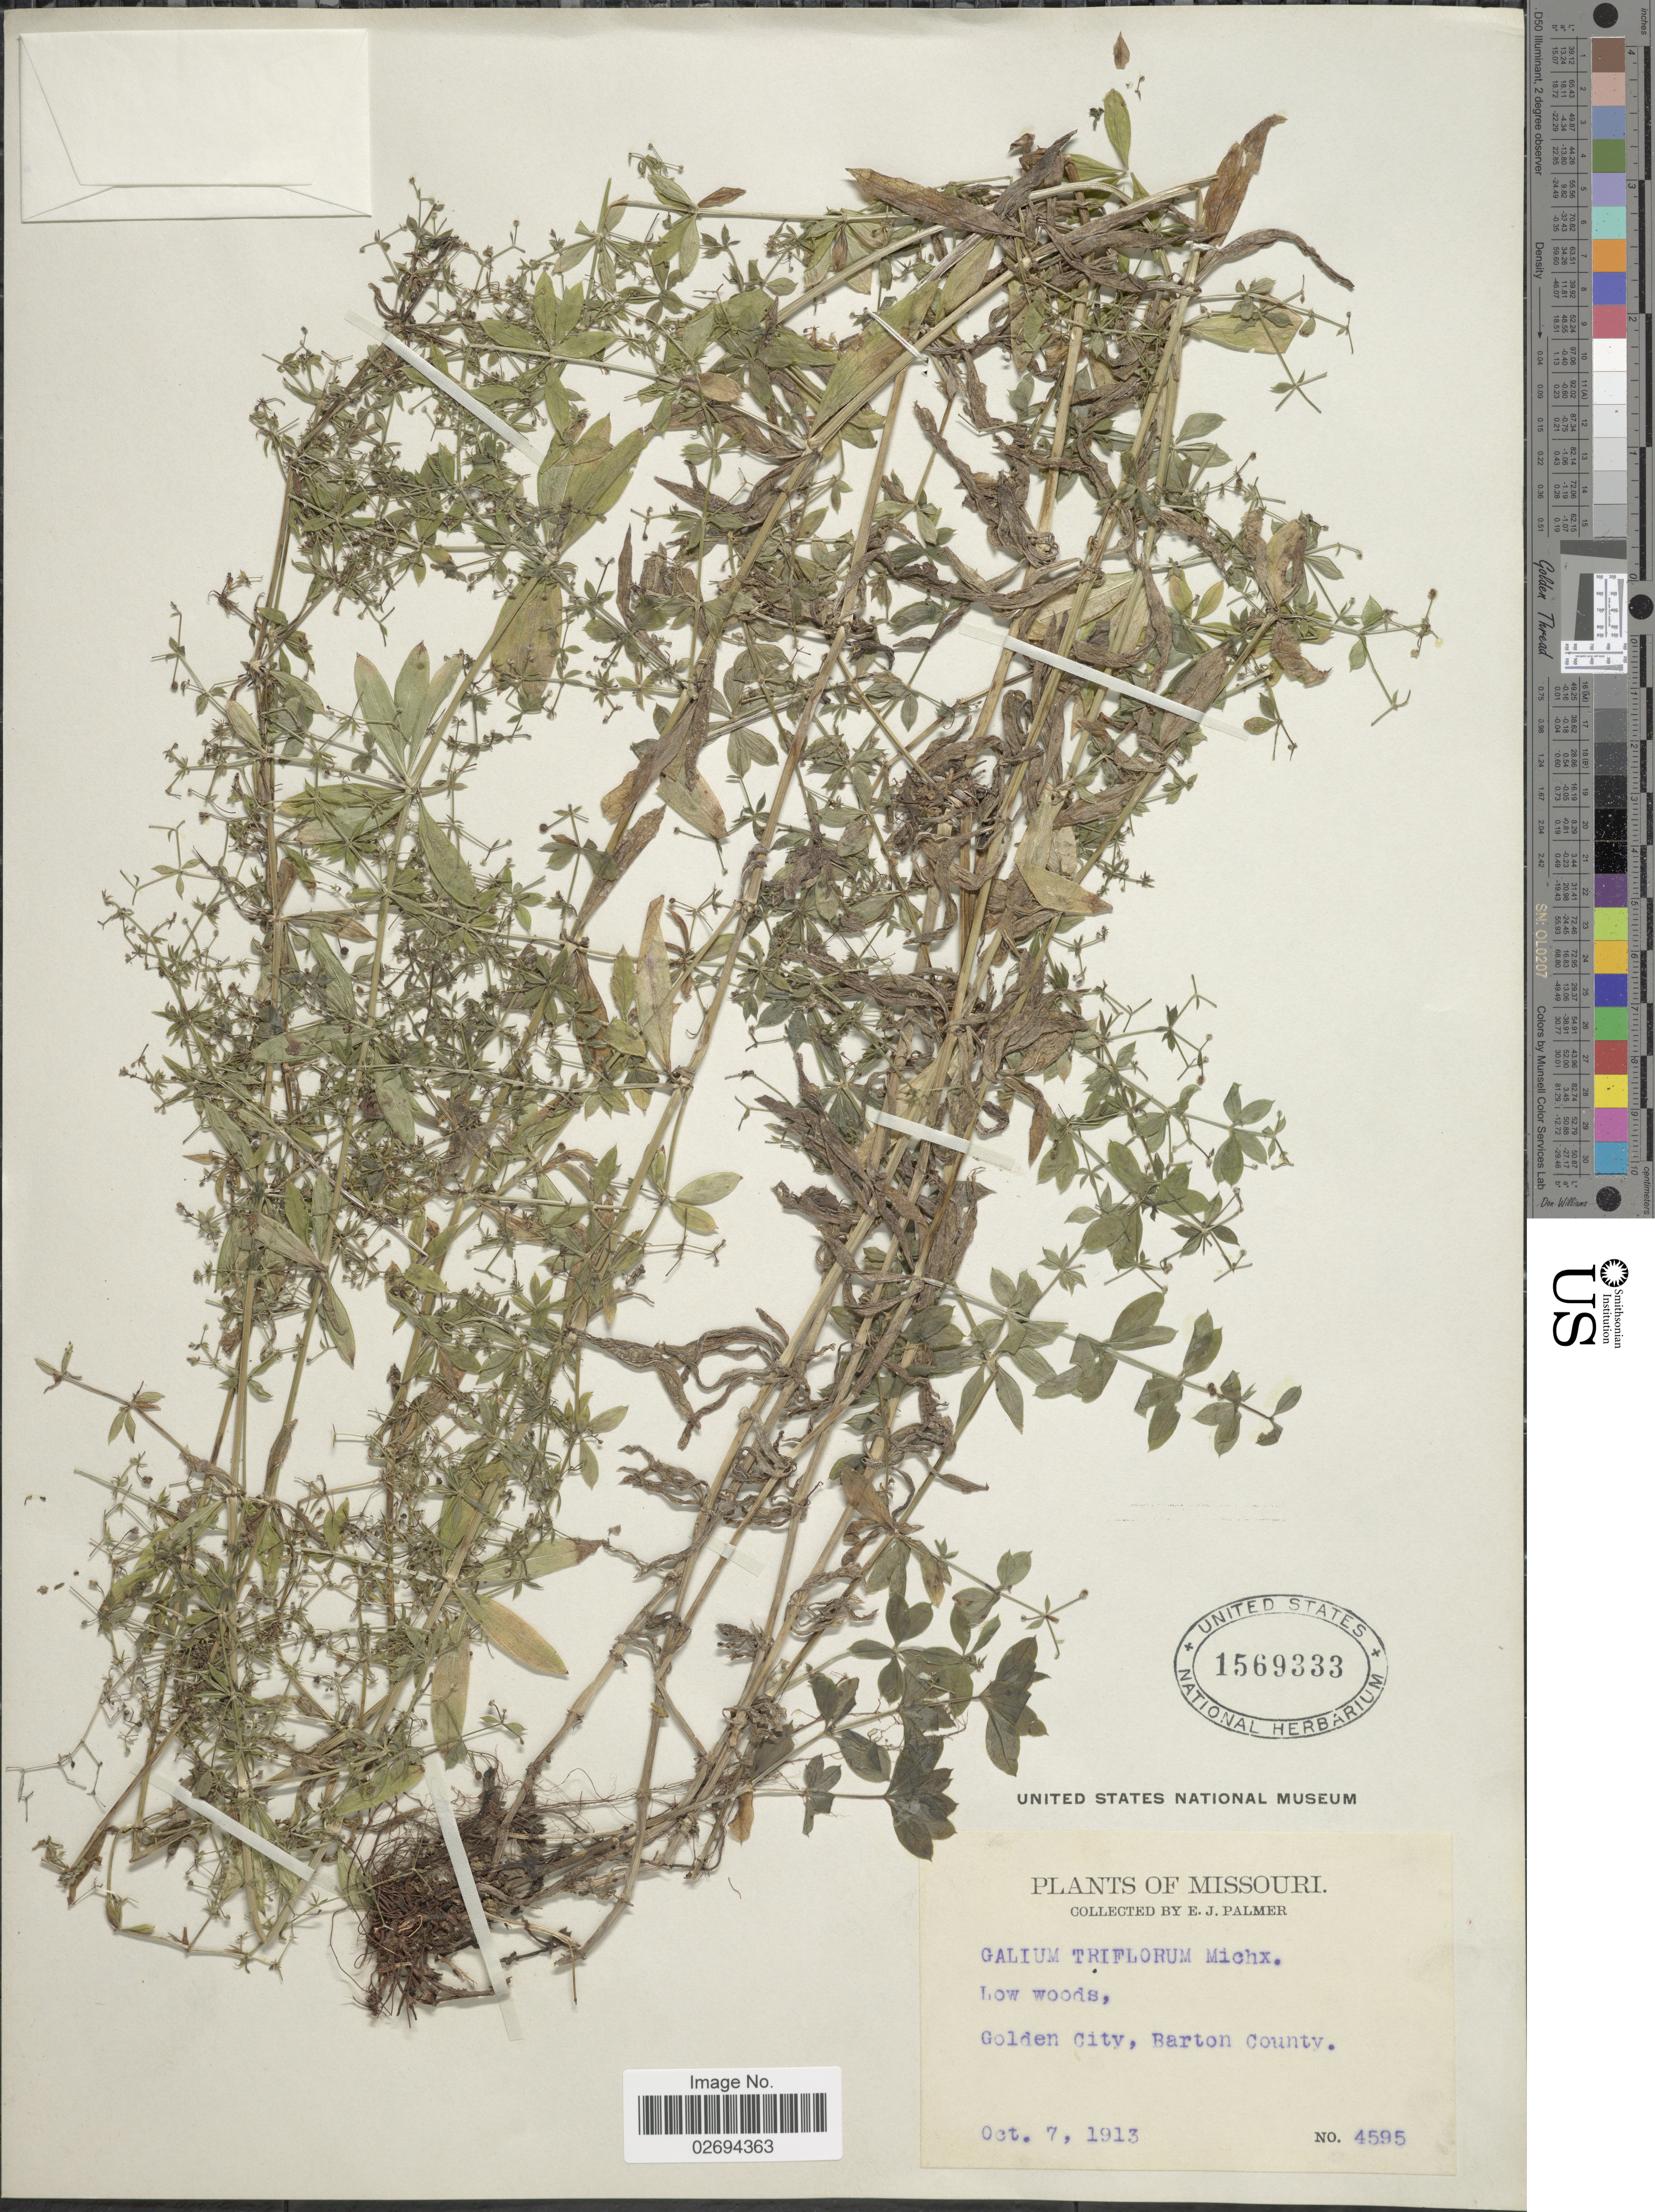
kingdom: Plantae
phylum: Tracheophyta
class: Magnoliopsida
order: Gentianales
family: Rubiaceae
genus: Galium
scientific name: Galium triflorum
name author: Michx.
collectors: E. J. Palmer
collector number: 4595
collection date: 1913-10-07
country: United States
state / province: Missouri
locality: Low woods, Golden City, Barton County.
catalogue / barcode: US 1569333